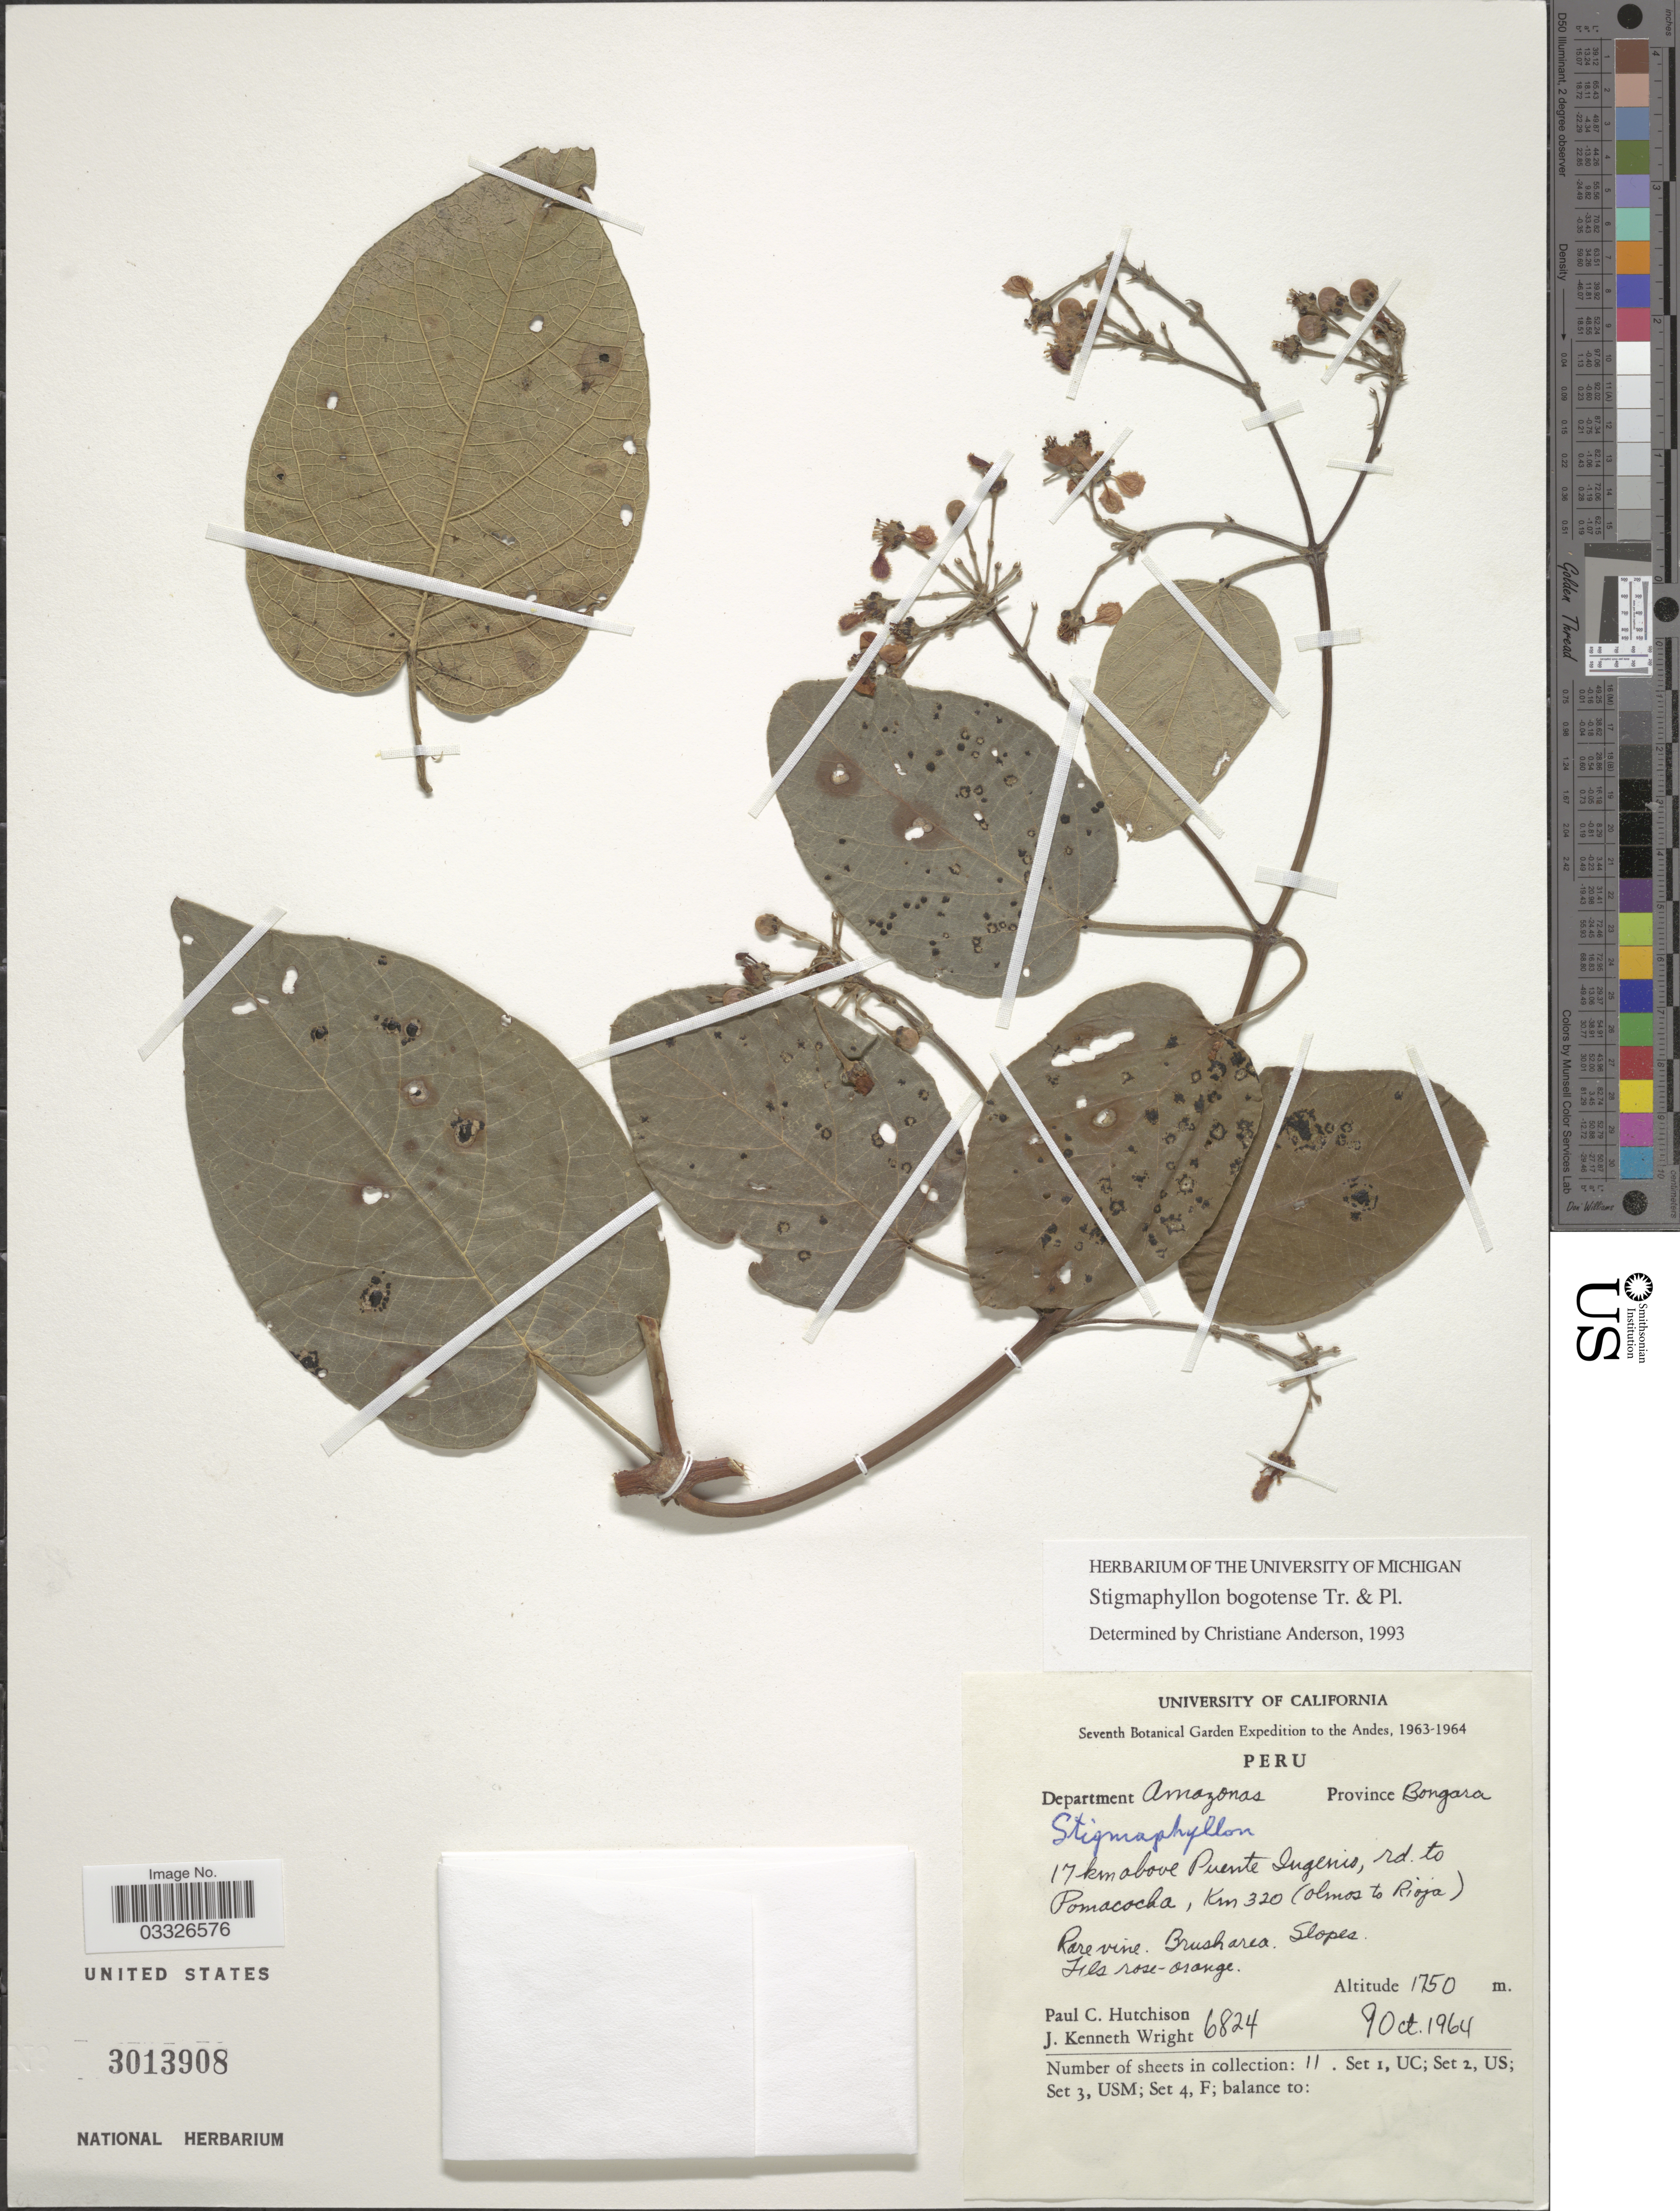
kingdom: Plantae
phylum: Tracheophyta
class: Magnoliopsida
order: Malpighiales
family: Malpighiaceae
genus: Stigmaphyllon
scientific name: Stigmaphyllon bogotense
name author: Triana & Planch.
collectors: P. C. Hutchison & J. K. Wright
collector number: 6824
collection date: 1964-10-09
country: Peru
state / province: Amazonas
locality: Andes. Department Amazonas. Province Bongara. 17 km above Puente Ingenio, rd. to Pomacocha, Km 320 (olmos to Rioja).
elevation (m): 1750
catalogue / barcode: US 3013908